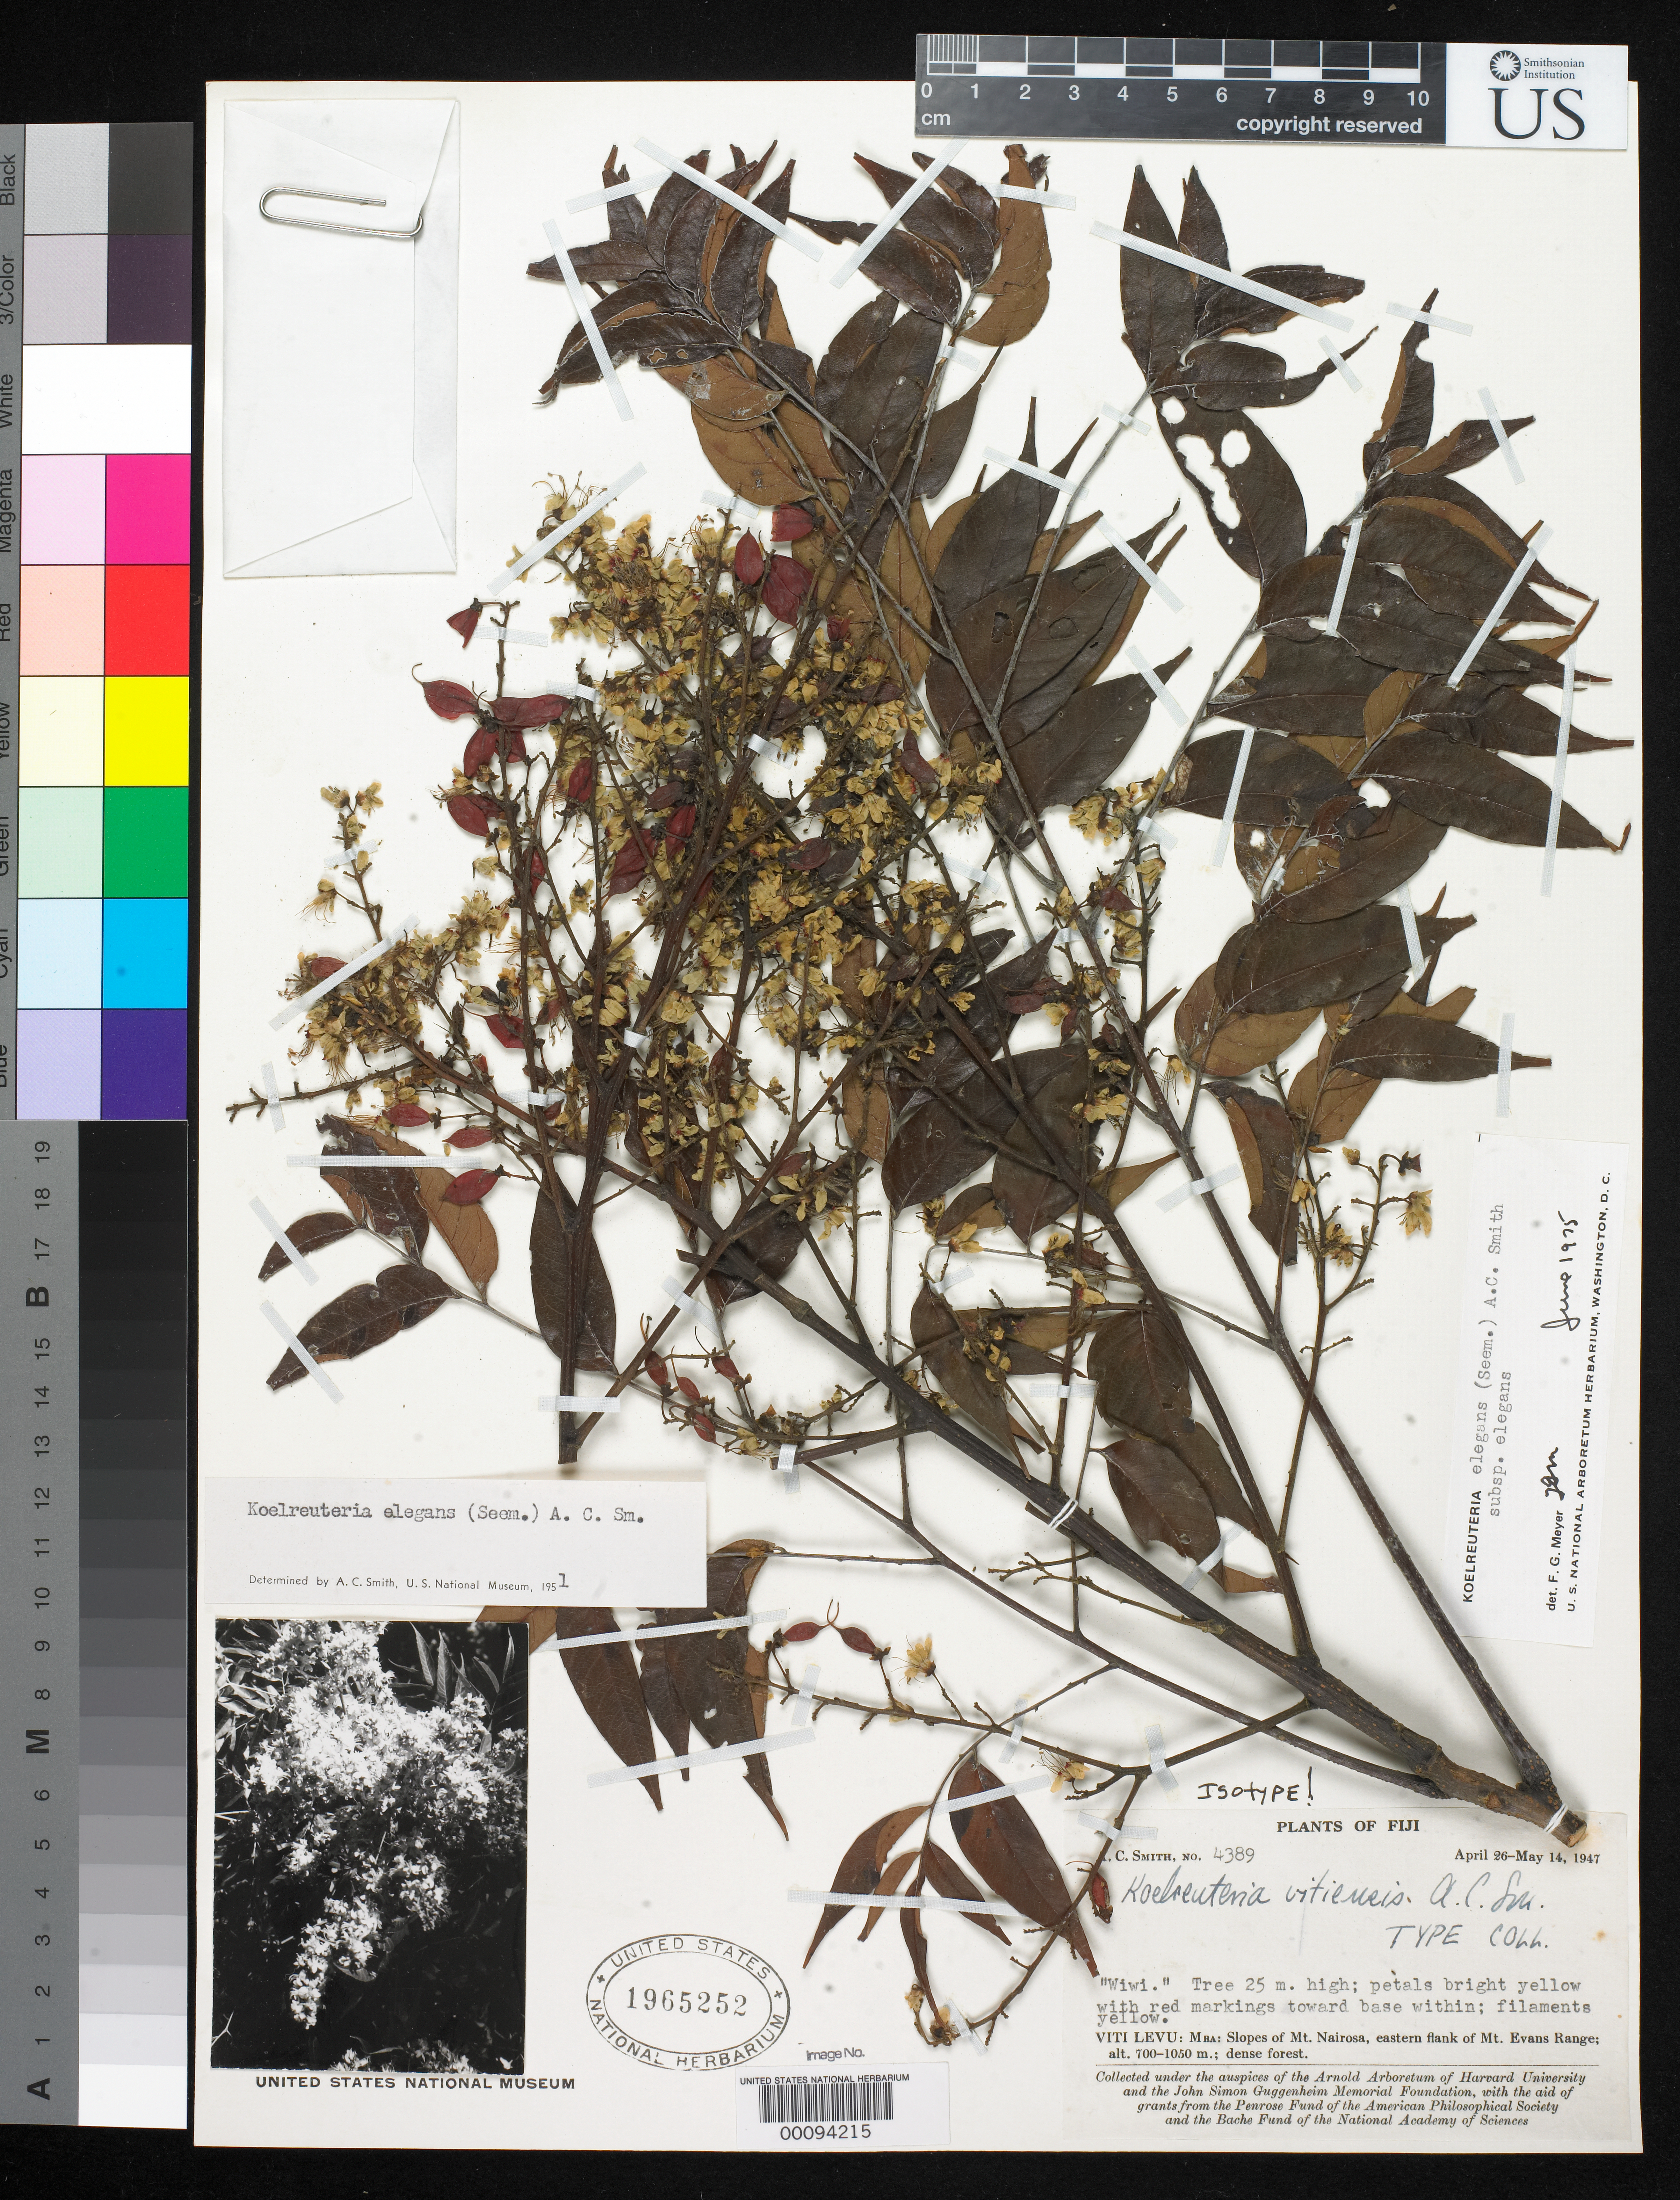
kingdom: Plantae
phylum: Tracheophyta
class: Magnoliopsida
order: Sapindales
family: Sapindaceae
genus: Koelreuteria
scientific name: Koelreuteria vitiensis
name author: A.C. Sm.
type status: Isotype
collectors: A. C. Smith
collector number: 4389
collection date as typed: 14 May 1947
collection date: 1947-05-14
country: Fiji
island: Viti Levu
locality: Mba, slopes of Mt. Nairosa, eastern flank of Mt. Evans Range. [Viti Levu Group]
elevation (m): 700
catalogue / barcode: US 1965252